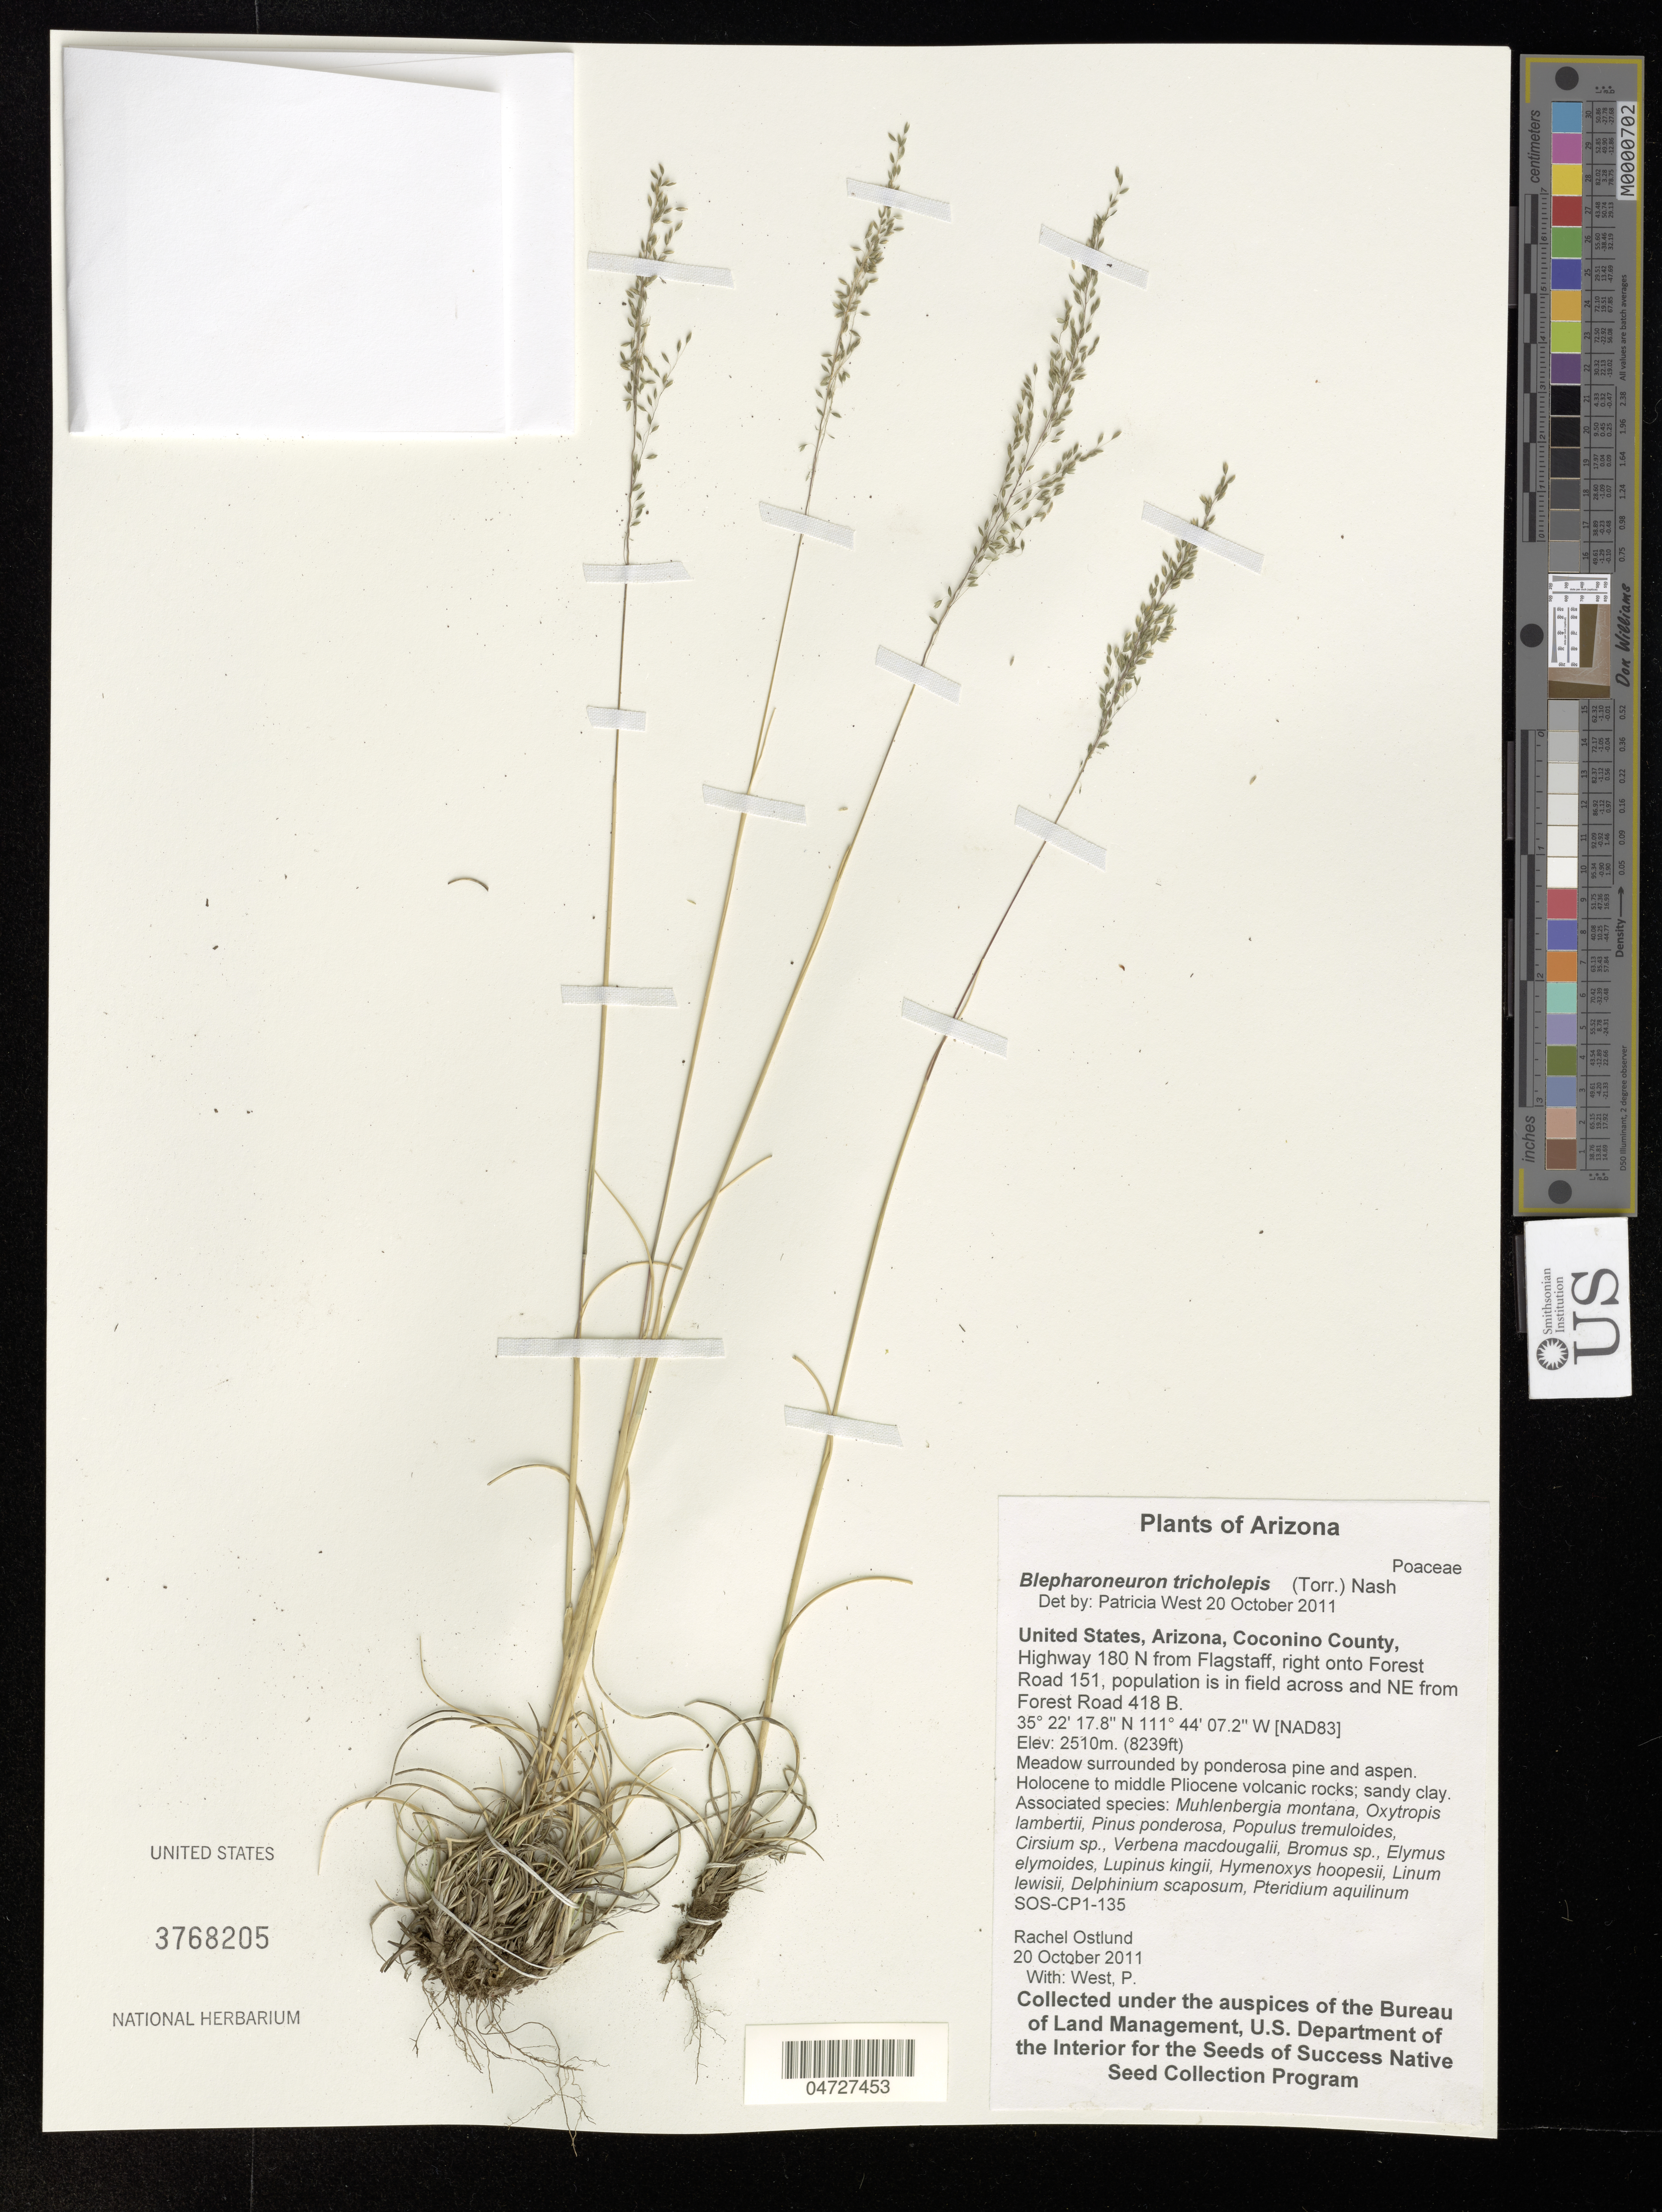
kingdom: Plantae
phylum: Tracheophyta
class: Liliopsida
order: Poales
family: Poaceae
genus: Blepharoneuron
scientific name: Blepharoneuron tricholepis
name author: (Torr.) Nash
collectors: R. Ostlund & P. West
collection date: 2011-10-20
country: United States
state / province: Arizona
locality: Coconino County. Highway 180 N from Flagstaff, right onto Forest Road 151, population is in field across and Ne from Forest Road 418 B.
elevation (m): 2510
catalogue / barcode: US 3768205